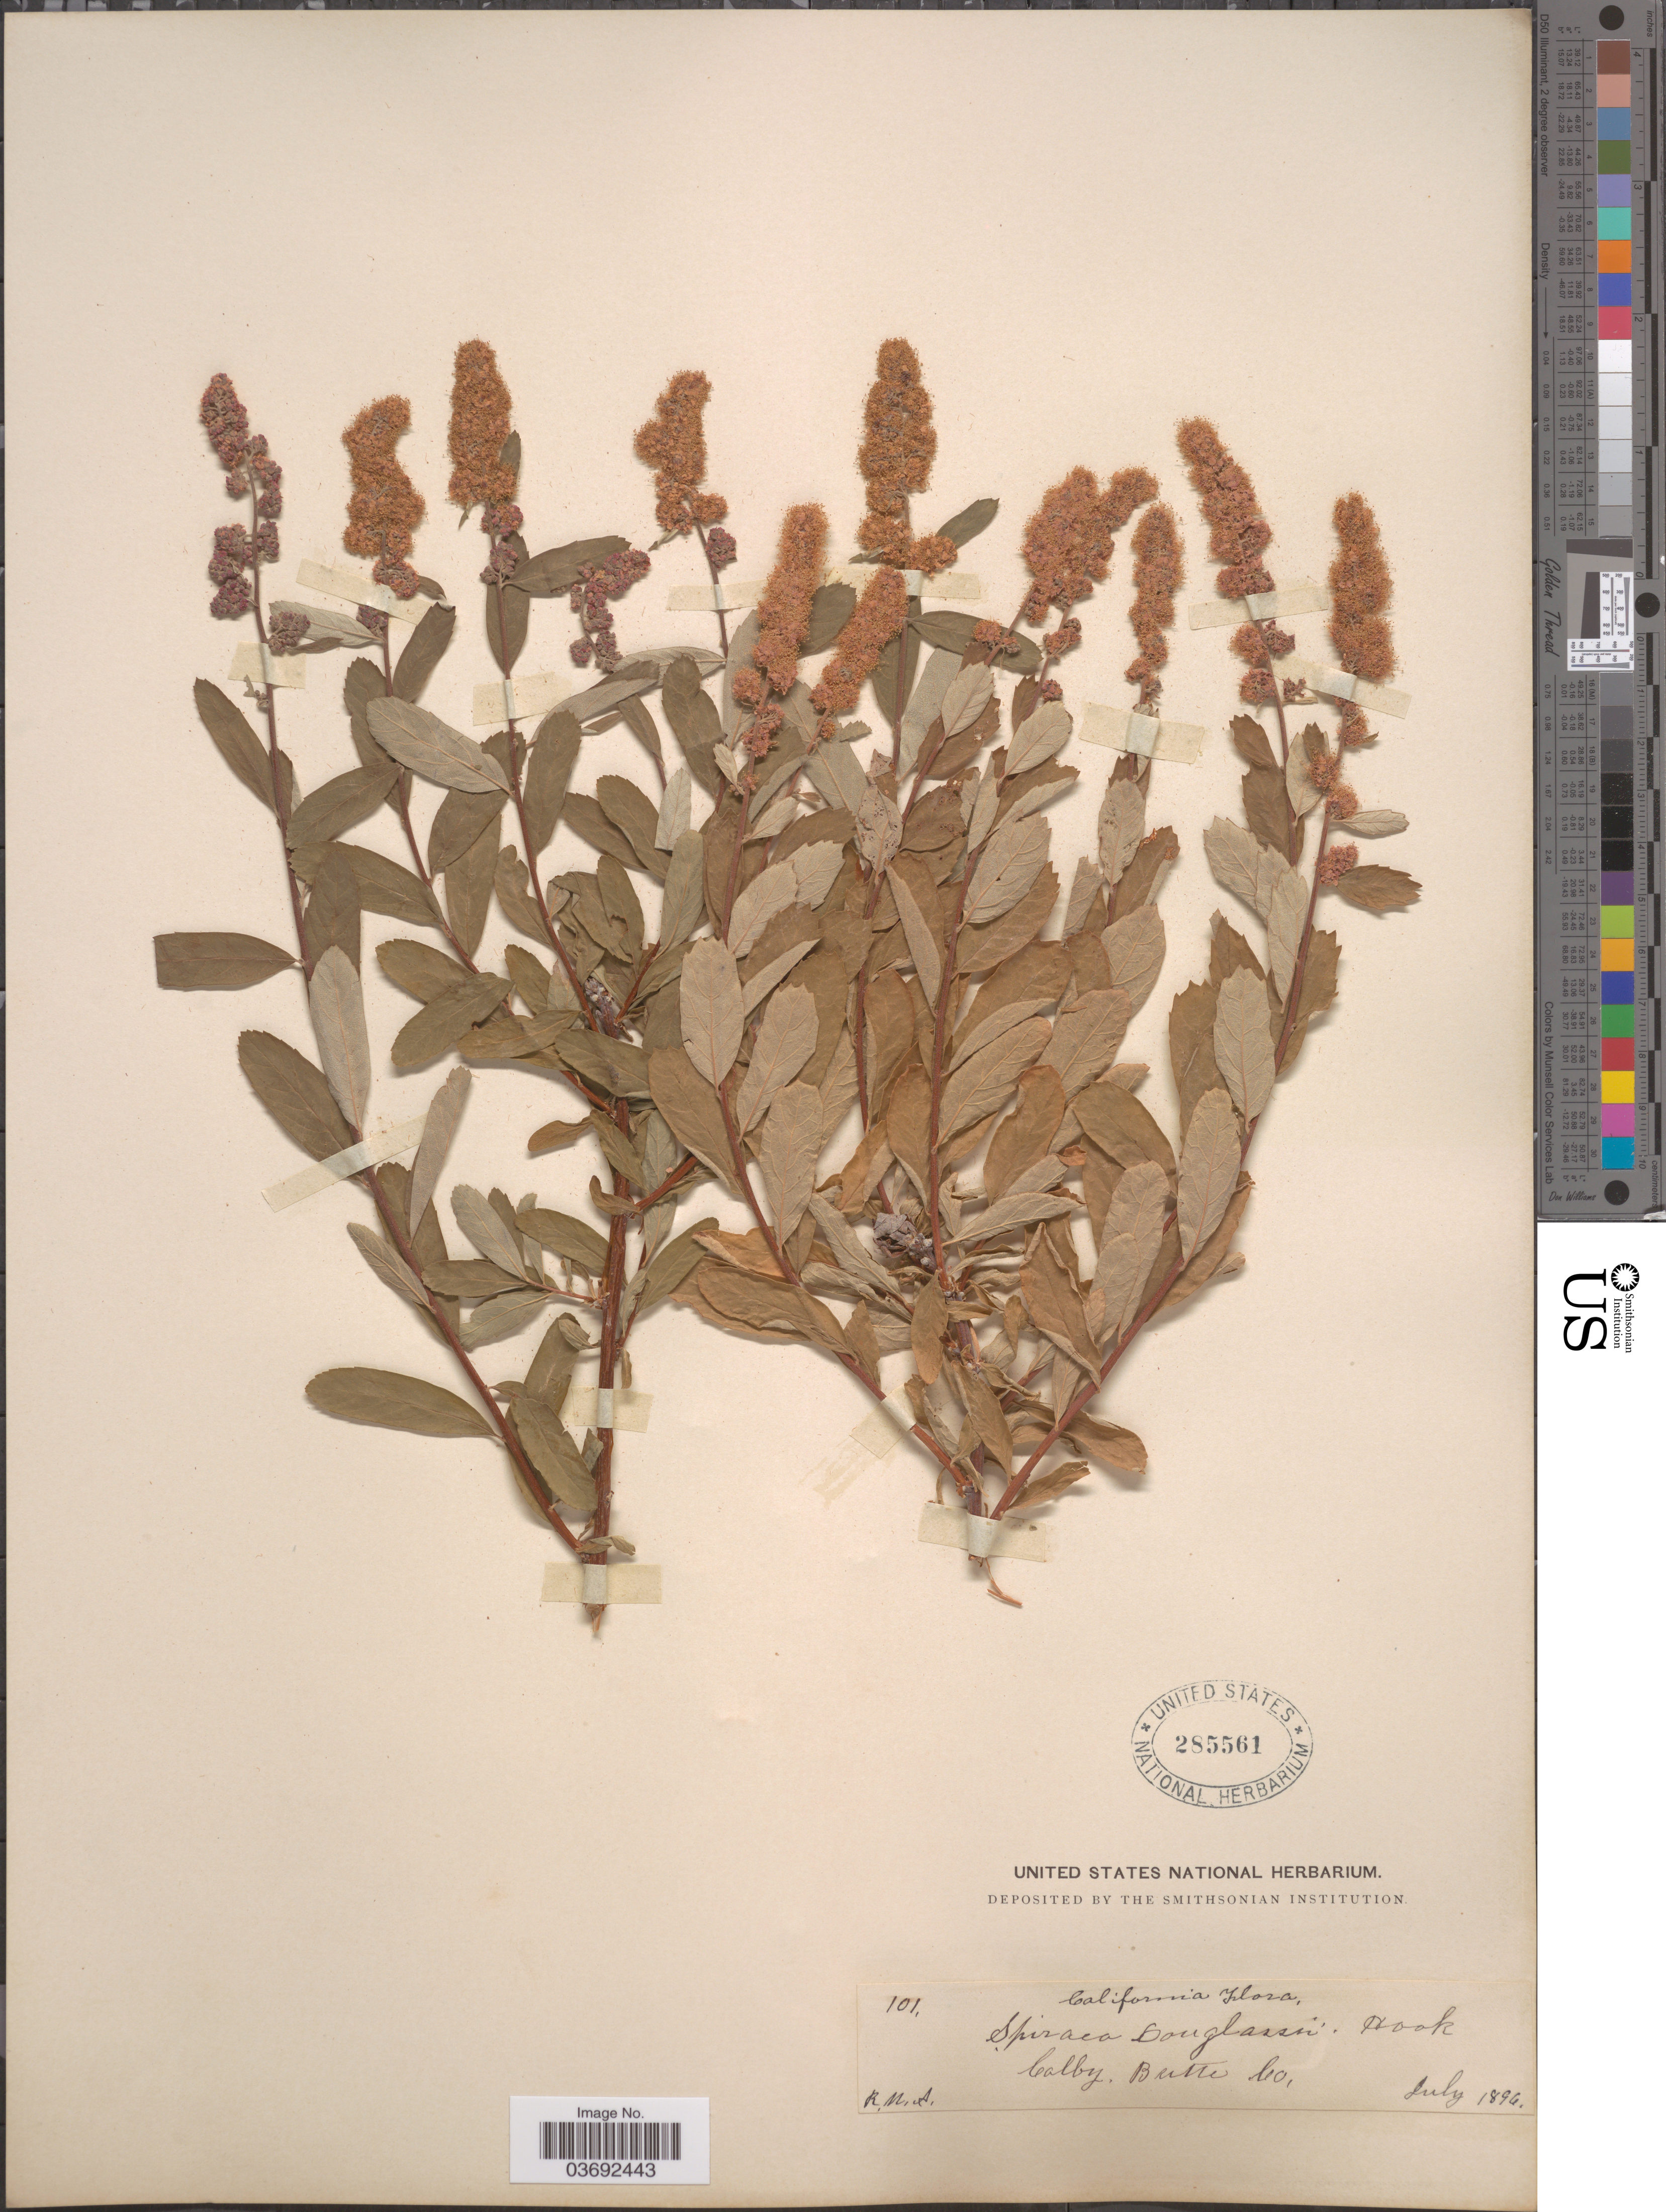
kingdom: Plantae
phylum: Tracheophyta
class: Magnoliopsida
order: Rosales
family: Rosaceae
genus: Spiraea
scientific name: Spiraea douglasii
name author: Hook.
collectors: R. M. A.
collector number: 101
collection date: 1896-07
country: United States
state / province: California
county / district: Butte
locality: Colby, Butte Co.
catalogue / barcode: US 285561